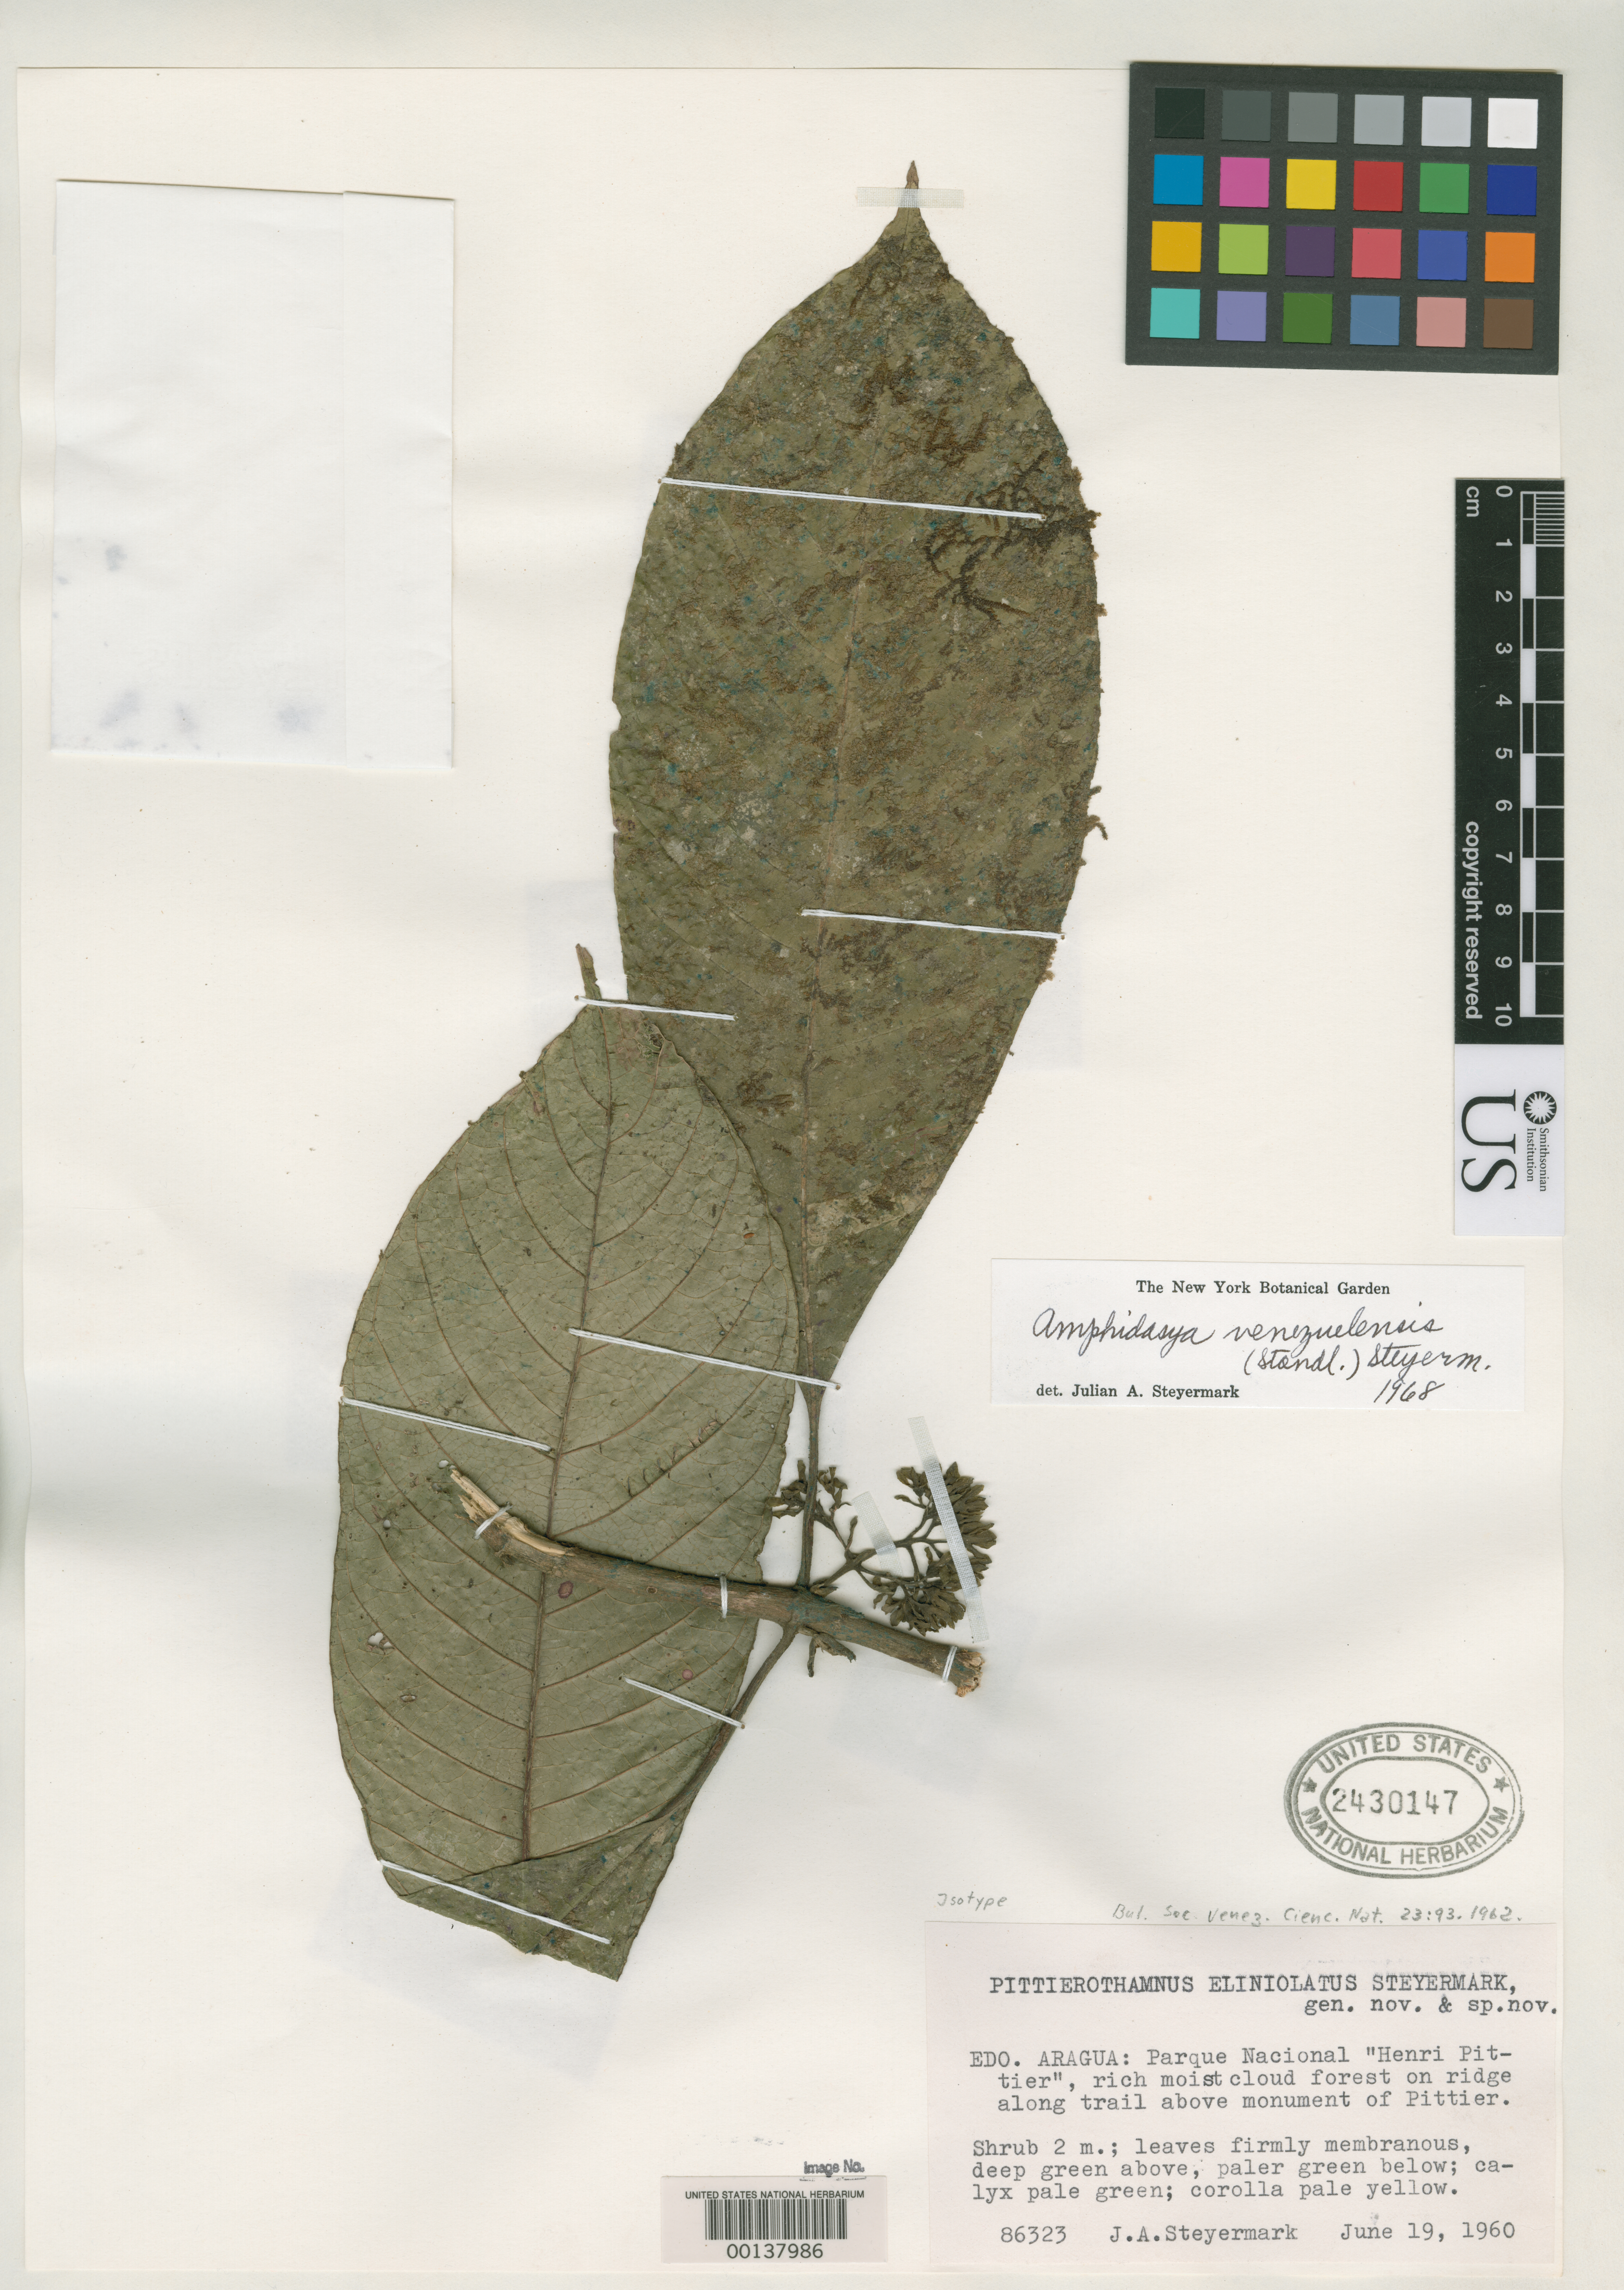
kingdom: Plantae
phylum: Tracheophyta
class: Magnoliopsida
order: Gentianales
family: Rubiaceae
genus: Pittierothamnus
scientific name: Pittierothamnus elineolatus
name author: Steyerm.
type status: Isotype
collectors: J. Steyermark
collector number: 86323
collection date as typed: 19 Jun 1960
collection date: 1960-06-19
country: Venezuela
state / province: Mérida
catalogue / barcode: US 2430147